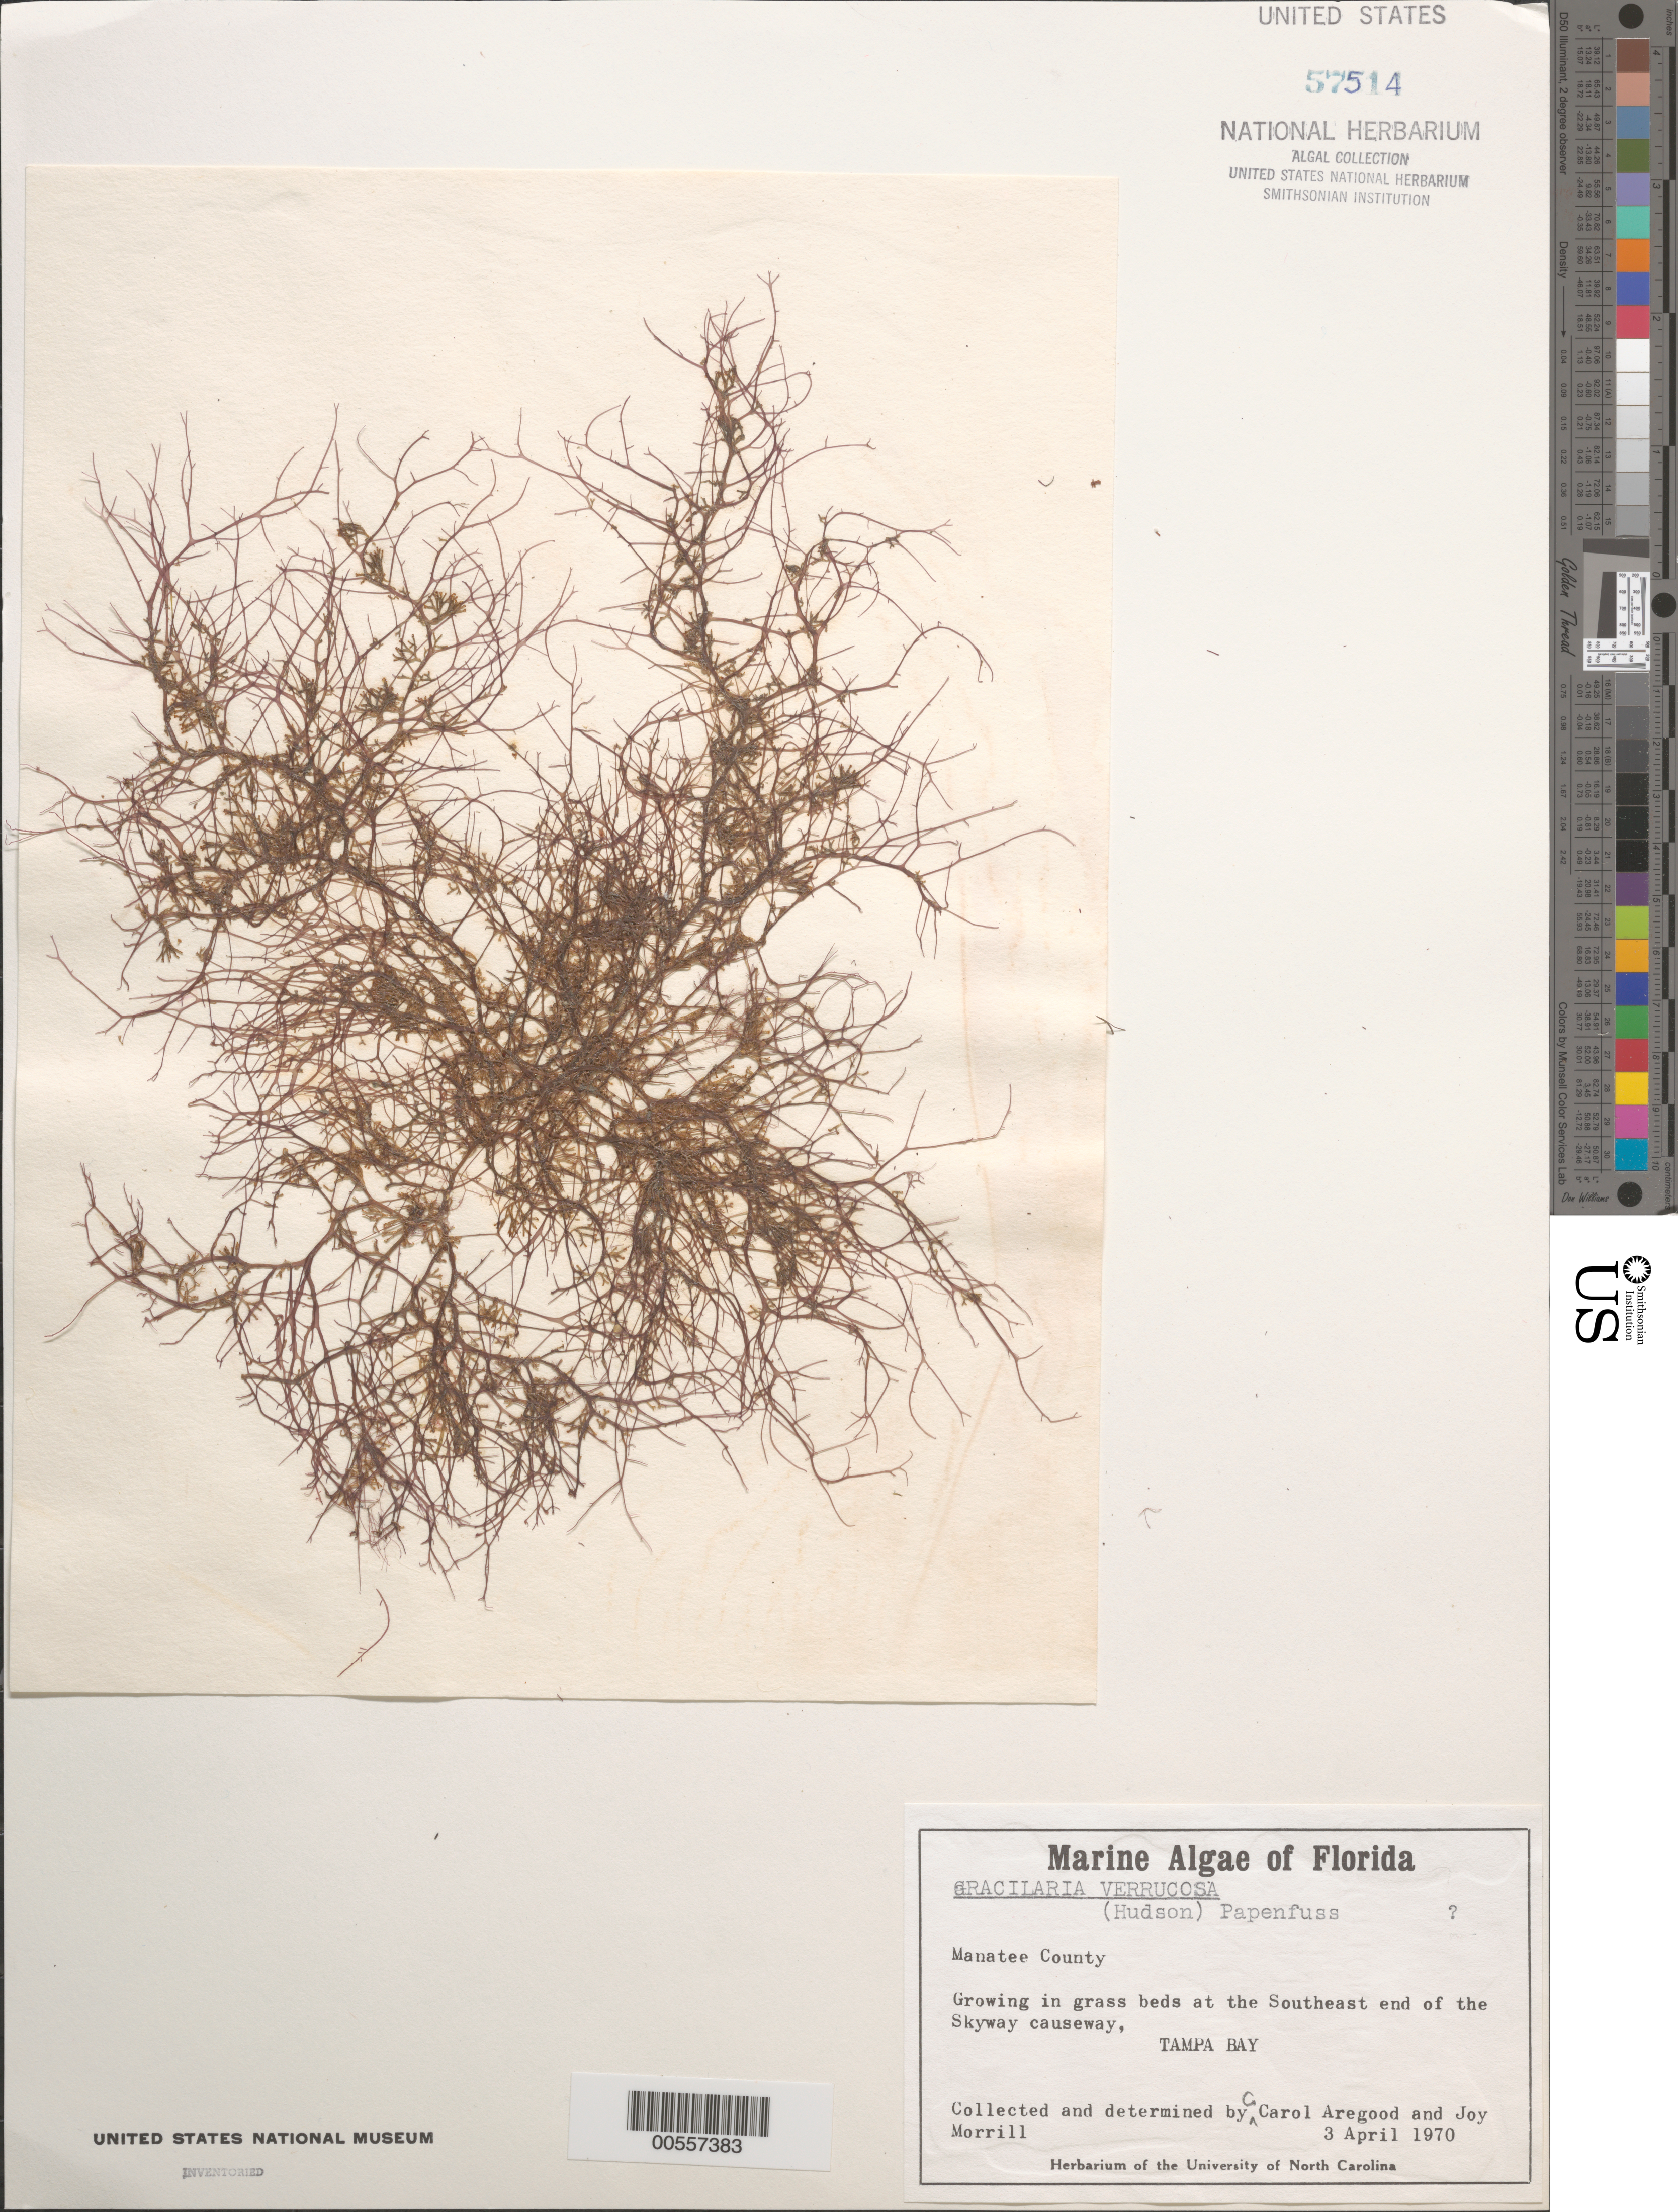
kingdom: Plantae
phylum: Rhodophyta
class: Florideophyceae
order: Gracilariales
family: Gracilariaceae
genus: Gracilariopsis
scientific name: Gracilariopsis longissima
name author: (S.G. Gmel.) Steentoft et al.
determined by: Algae name updating Project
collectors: C. Aregood & J. Morrill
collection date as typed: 03 Apr 1970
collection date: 1970-04-03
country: United States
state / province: Florida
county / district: Manatee County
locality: Skyway Causeway, southeast end, Tampa Bay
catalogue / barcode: US 57514